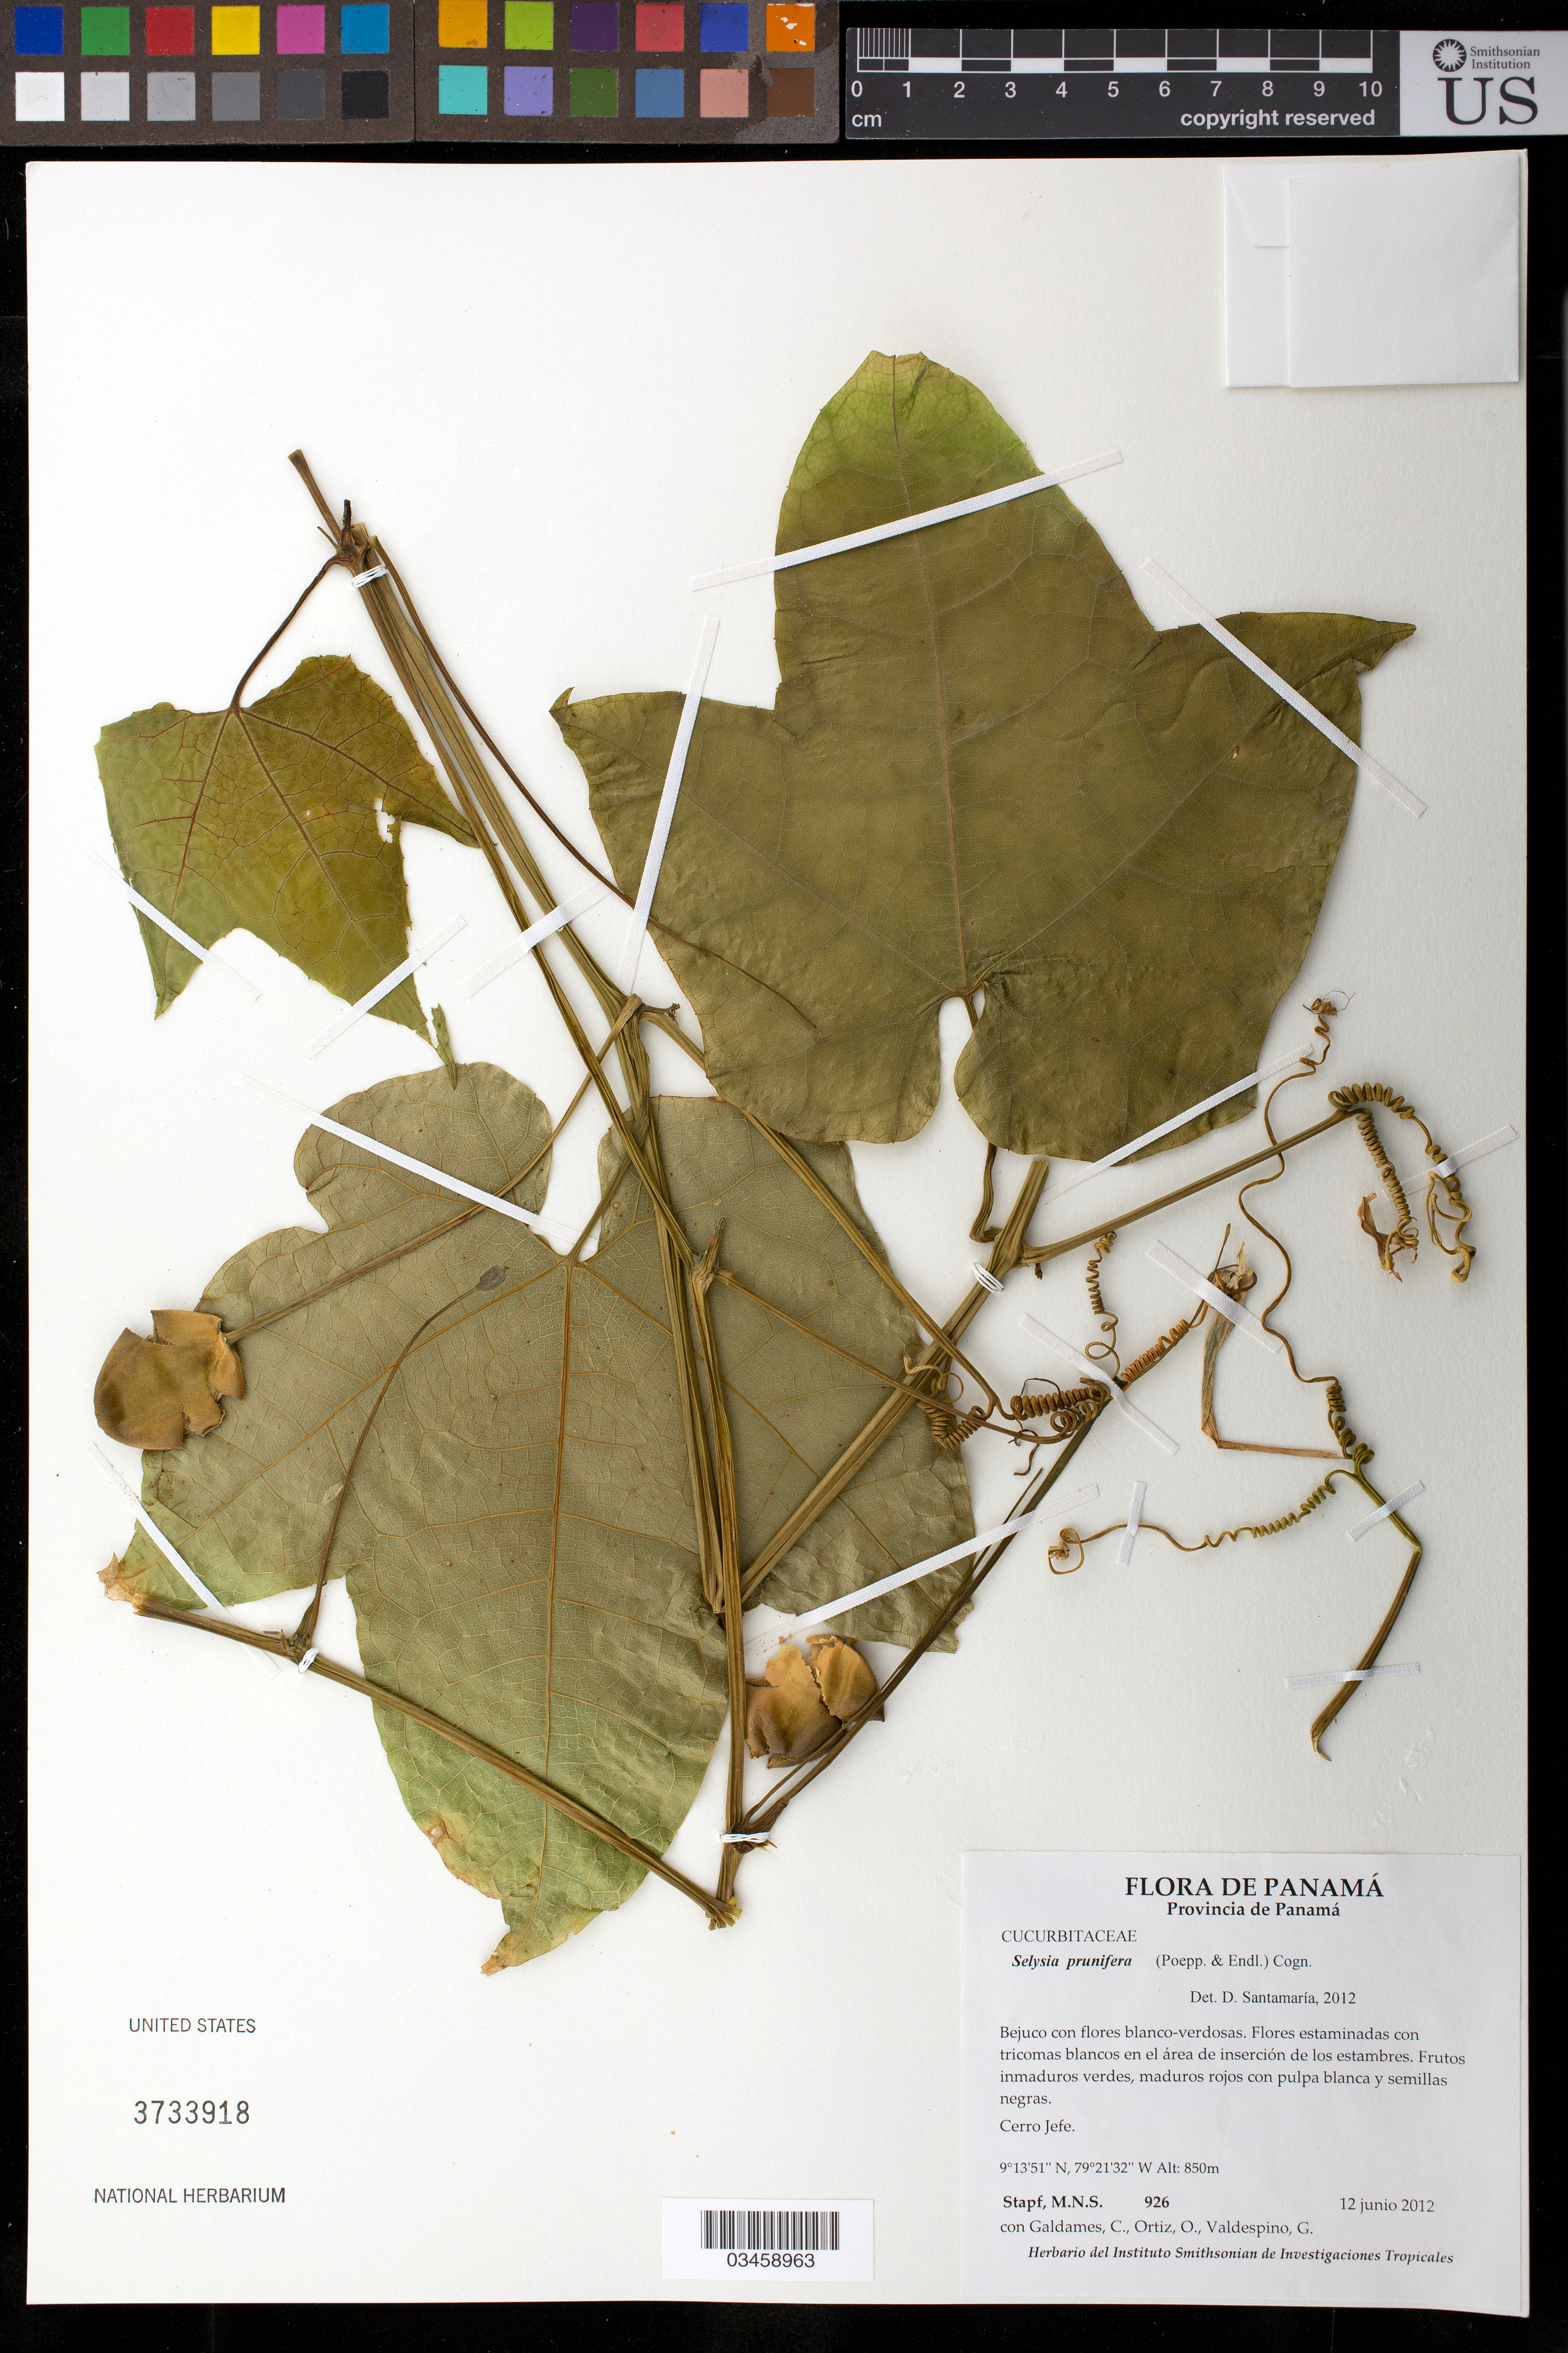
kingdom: Plantae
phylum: Tracheophyta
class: Magnoliopsida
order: Cucurbitales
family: Cucurbitaceae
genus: Selysia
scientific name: Selysia prunifera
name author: (Poepp. & Endl.) Cogn.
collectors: M. Stapf, C. Galdames, O. O. Ortiz & C. Valdespino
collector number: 926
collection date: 2012-06-12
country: Panama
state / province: Panama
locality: Cerro Jafe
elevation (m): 850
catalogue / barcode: US 3733918